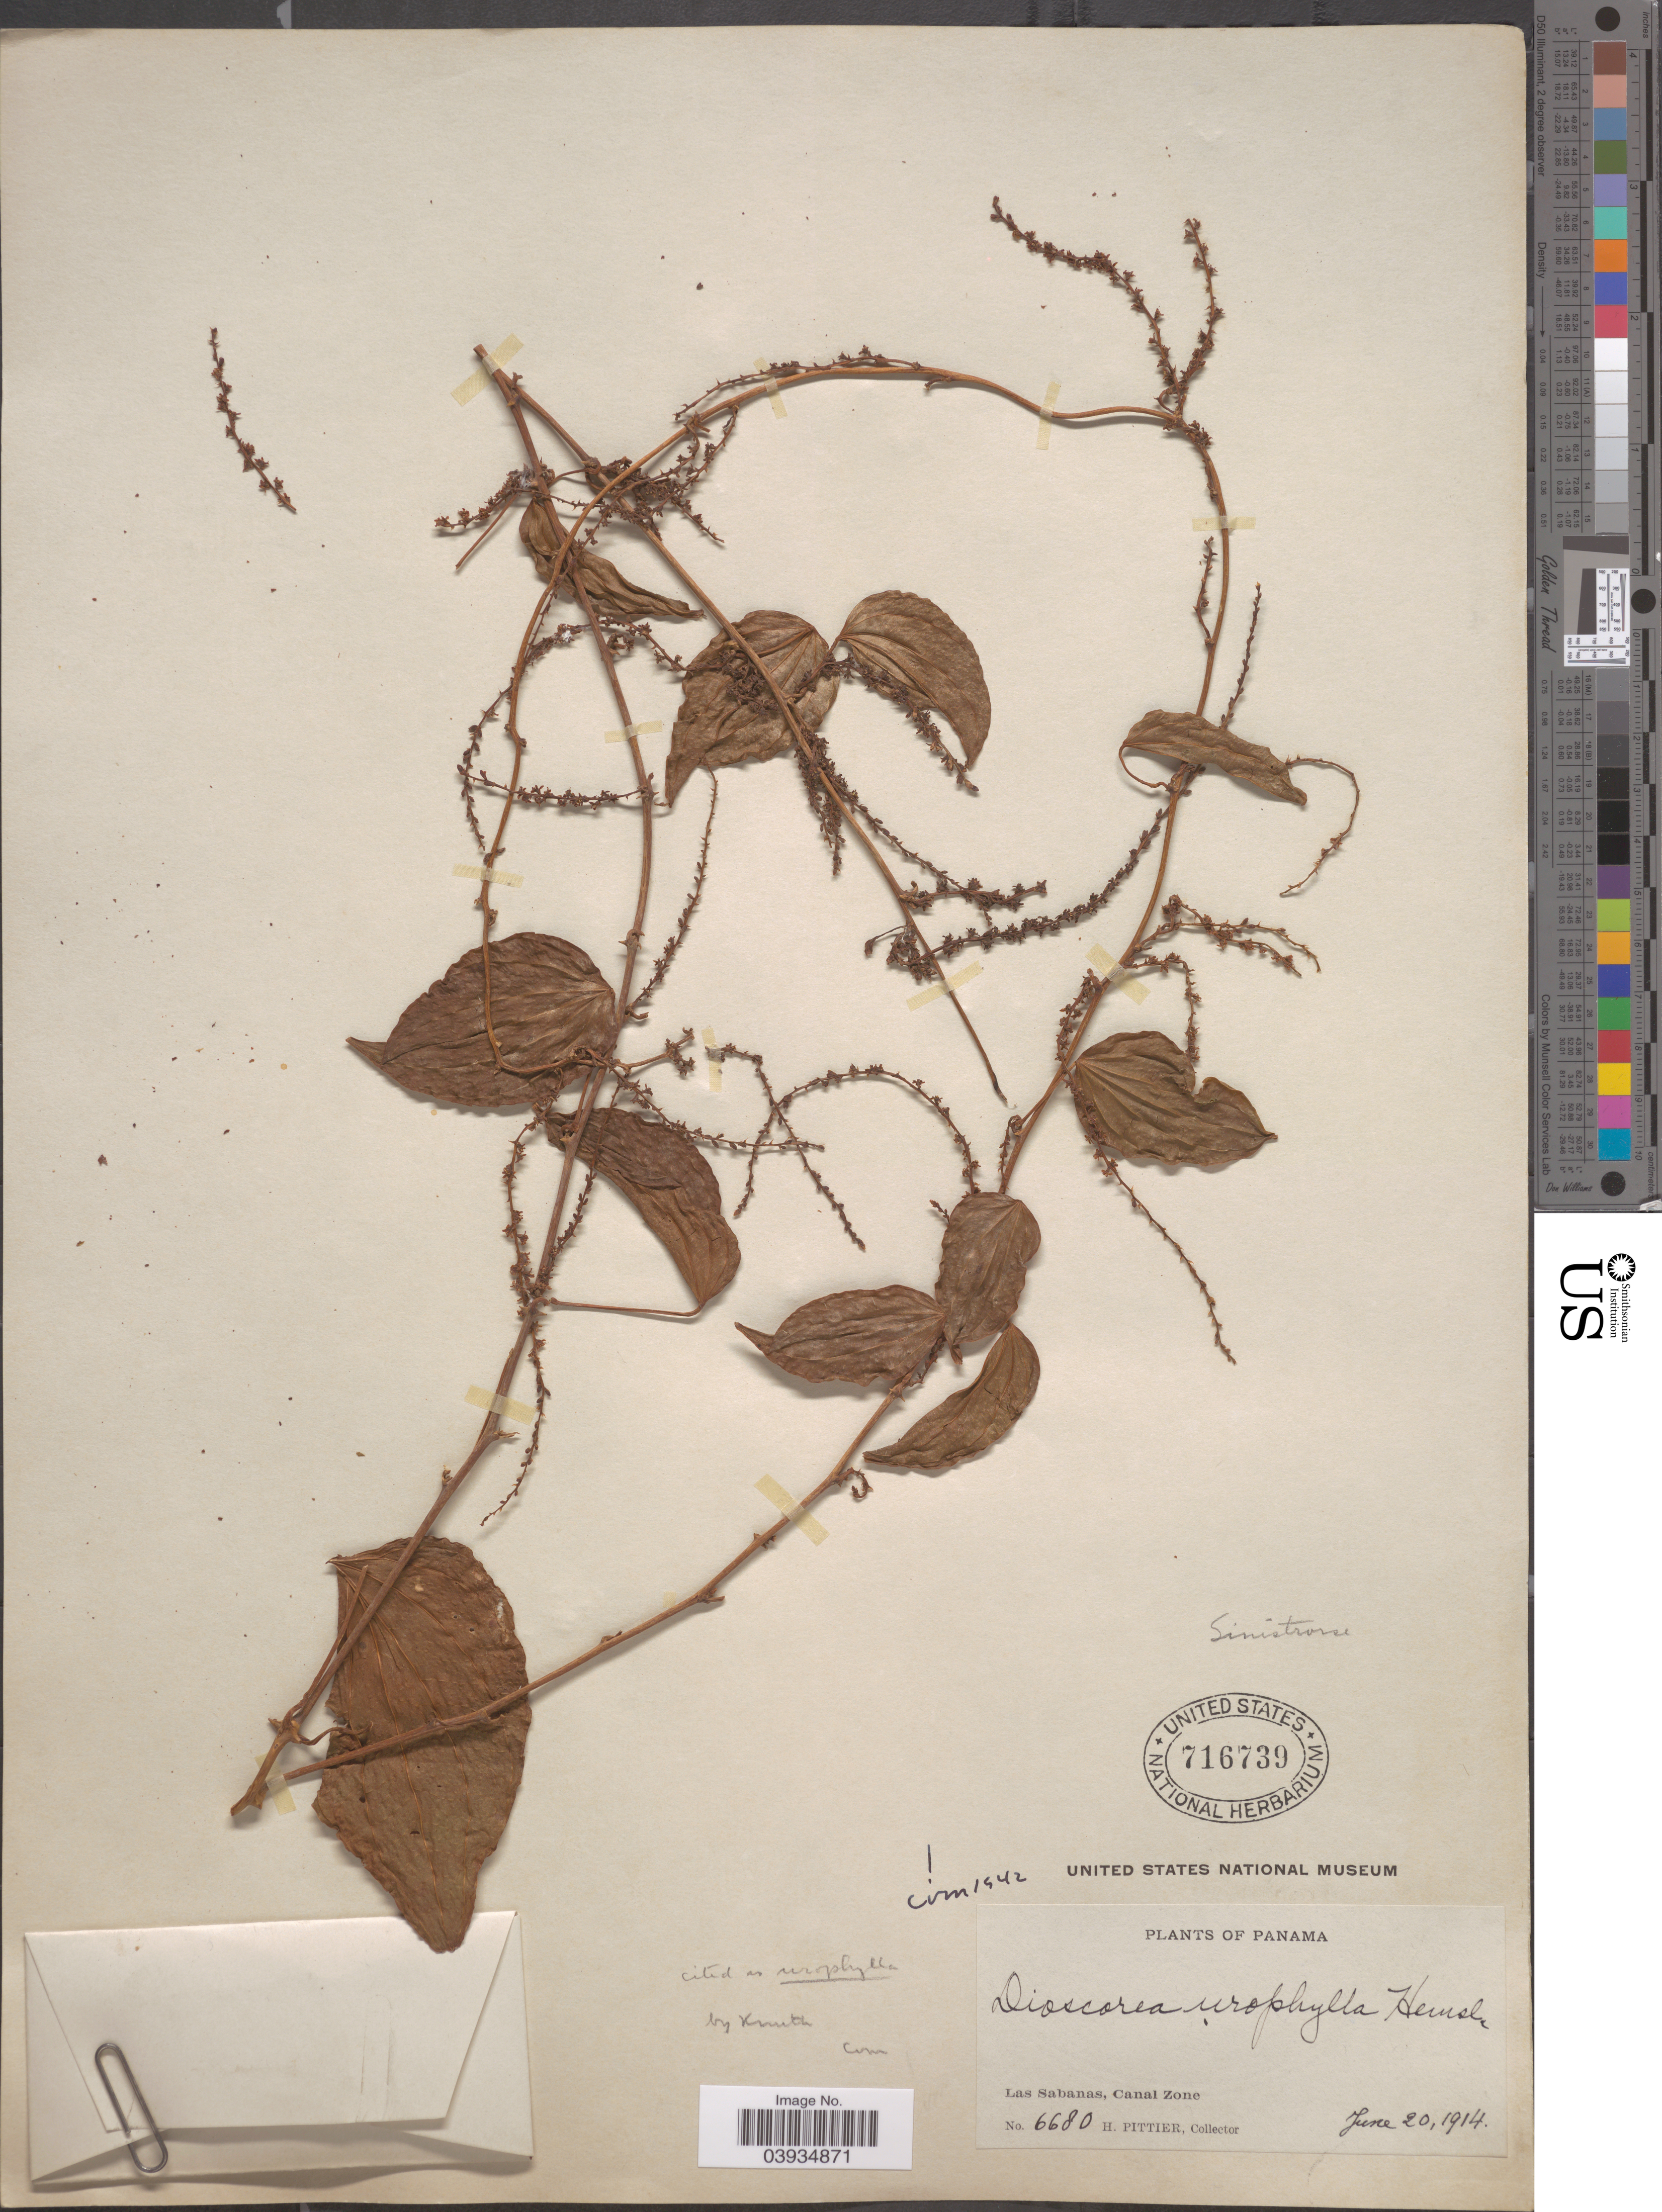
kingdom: Plantae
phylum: Tracheophyta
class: Liliopsida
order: Dioscoreales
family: Dioscoreaceae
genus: Dioscorea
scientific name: Dioscorea urophylla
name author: Hemsl.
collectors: H. F. Pittier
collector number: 6680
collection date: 1914-06-20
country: Panama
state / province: Colón / Panamá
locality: Las Sabanas, Canal Zone.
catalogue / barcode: US 716739